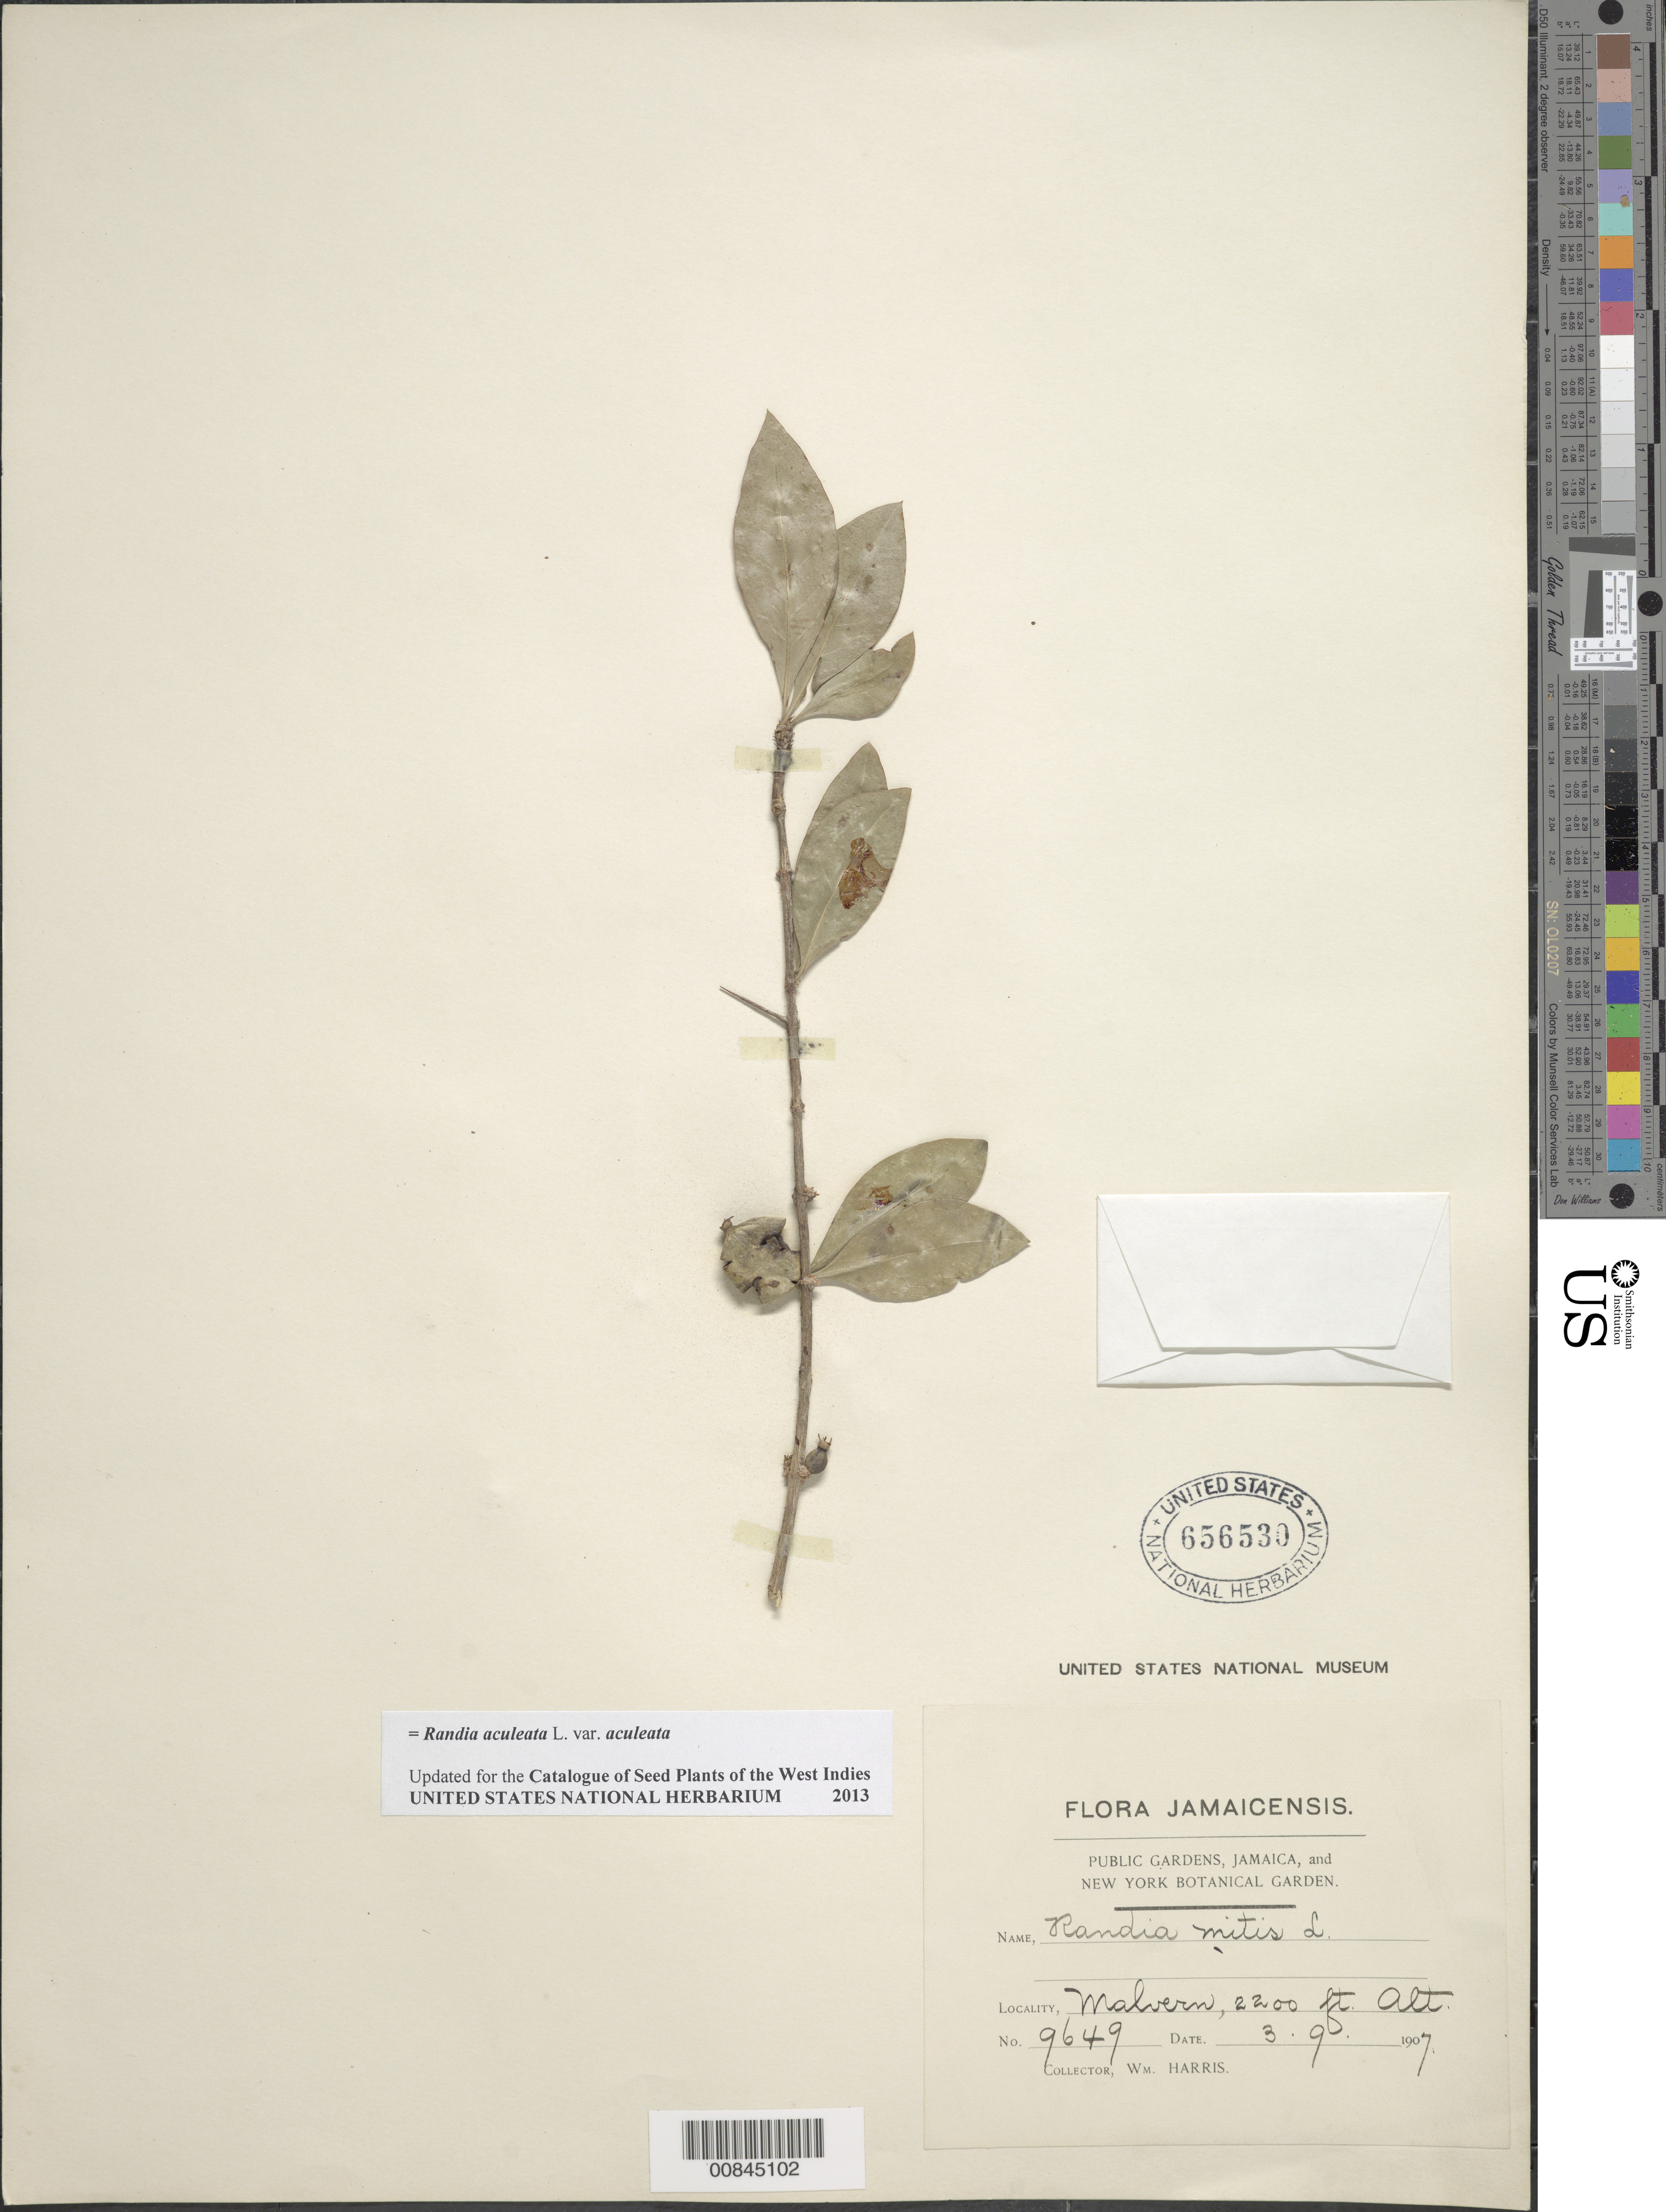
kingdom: Plantae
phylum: Tracheophyta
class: Magnoliopsida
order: Gentianales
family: Rubiaceae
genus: Randia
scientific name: Randia aculeata var. aculeata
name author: L.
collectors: W. H. Harris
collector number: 9649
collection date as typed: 03 Sep 1907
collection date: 1907-09-03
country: Jamaica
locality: Malvern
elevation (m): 671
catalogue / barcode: US 656530